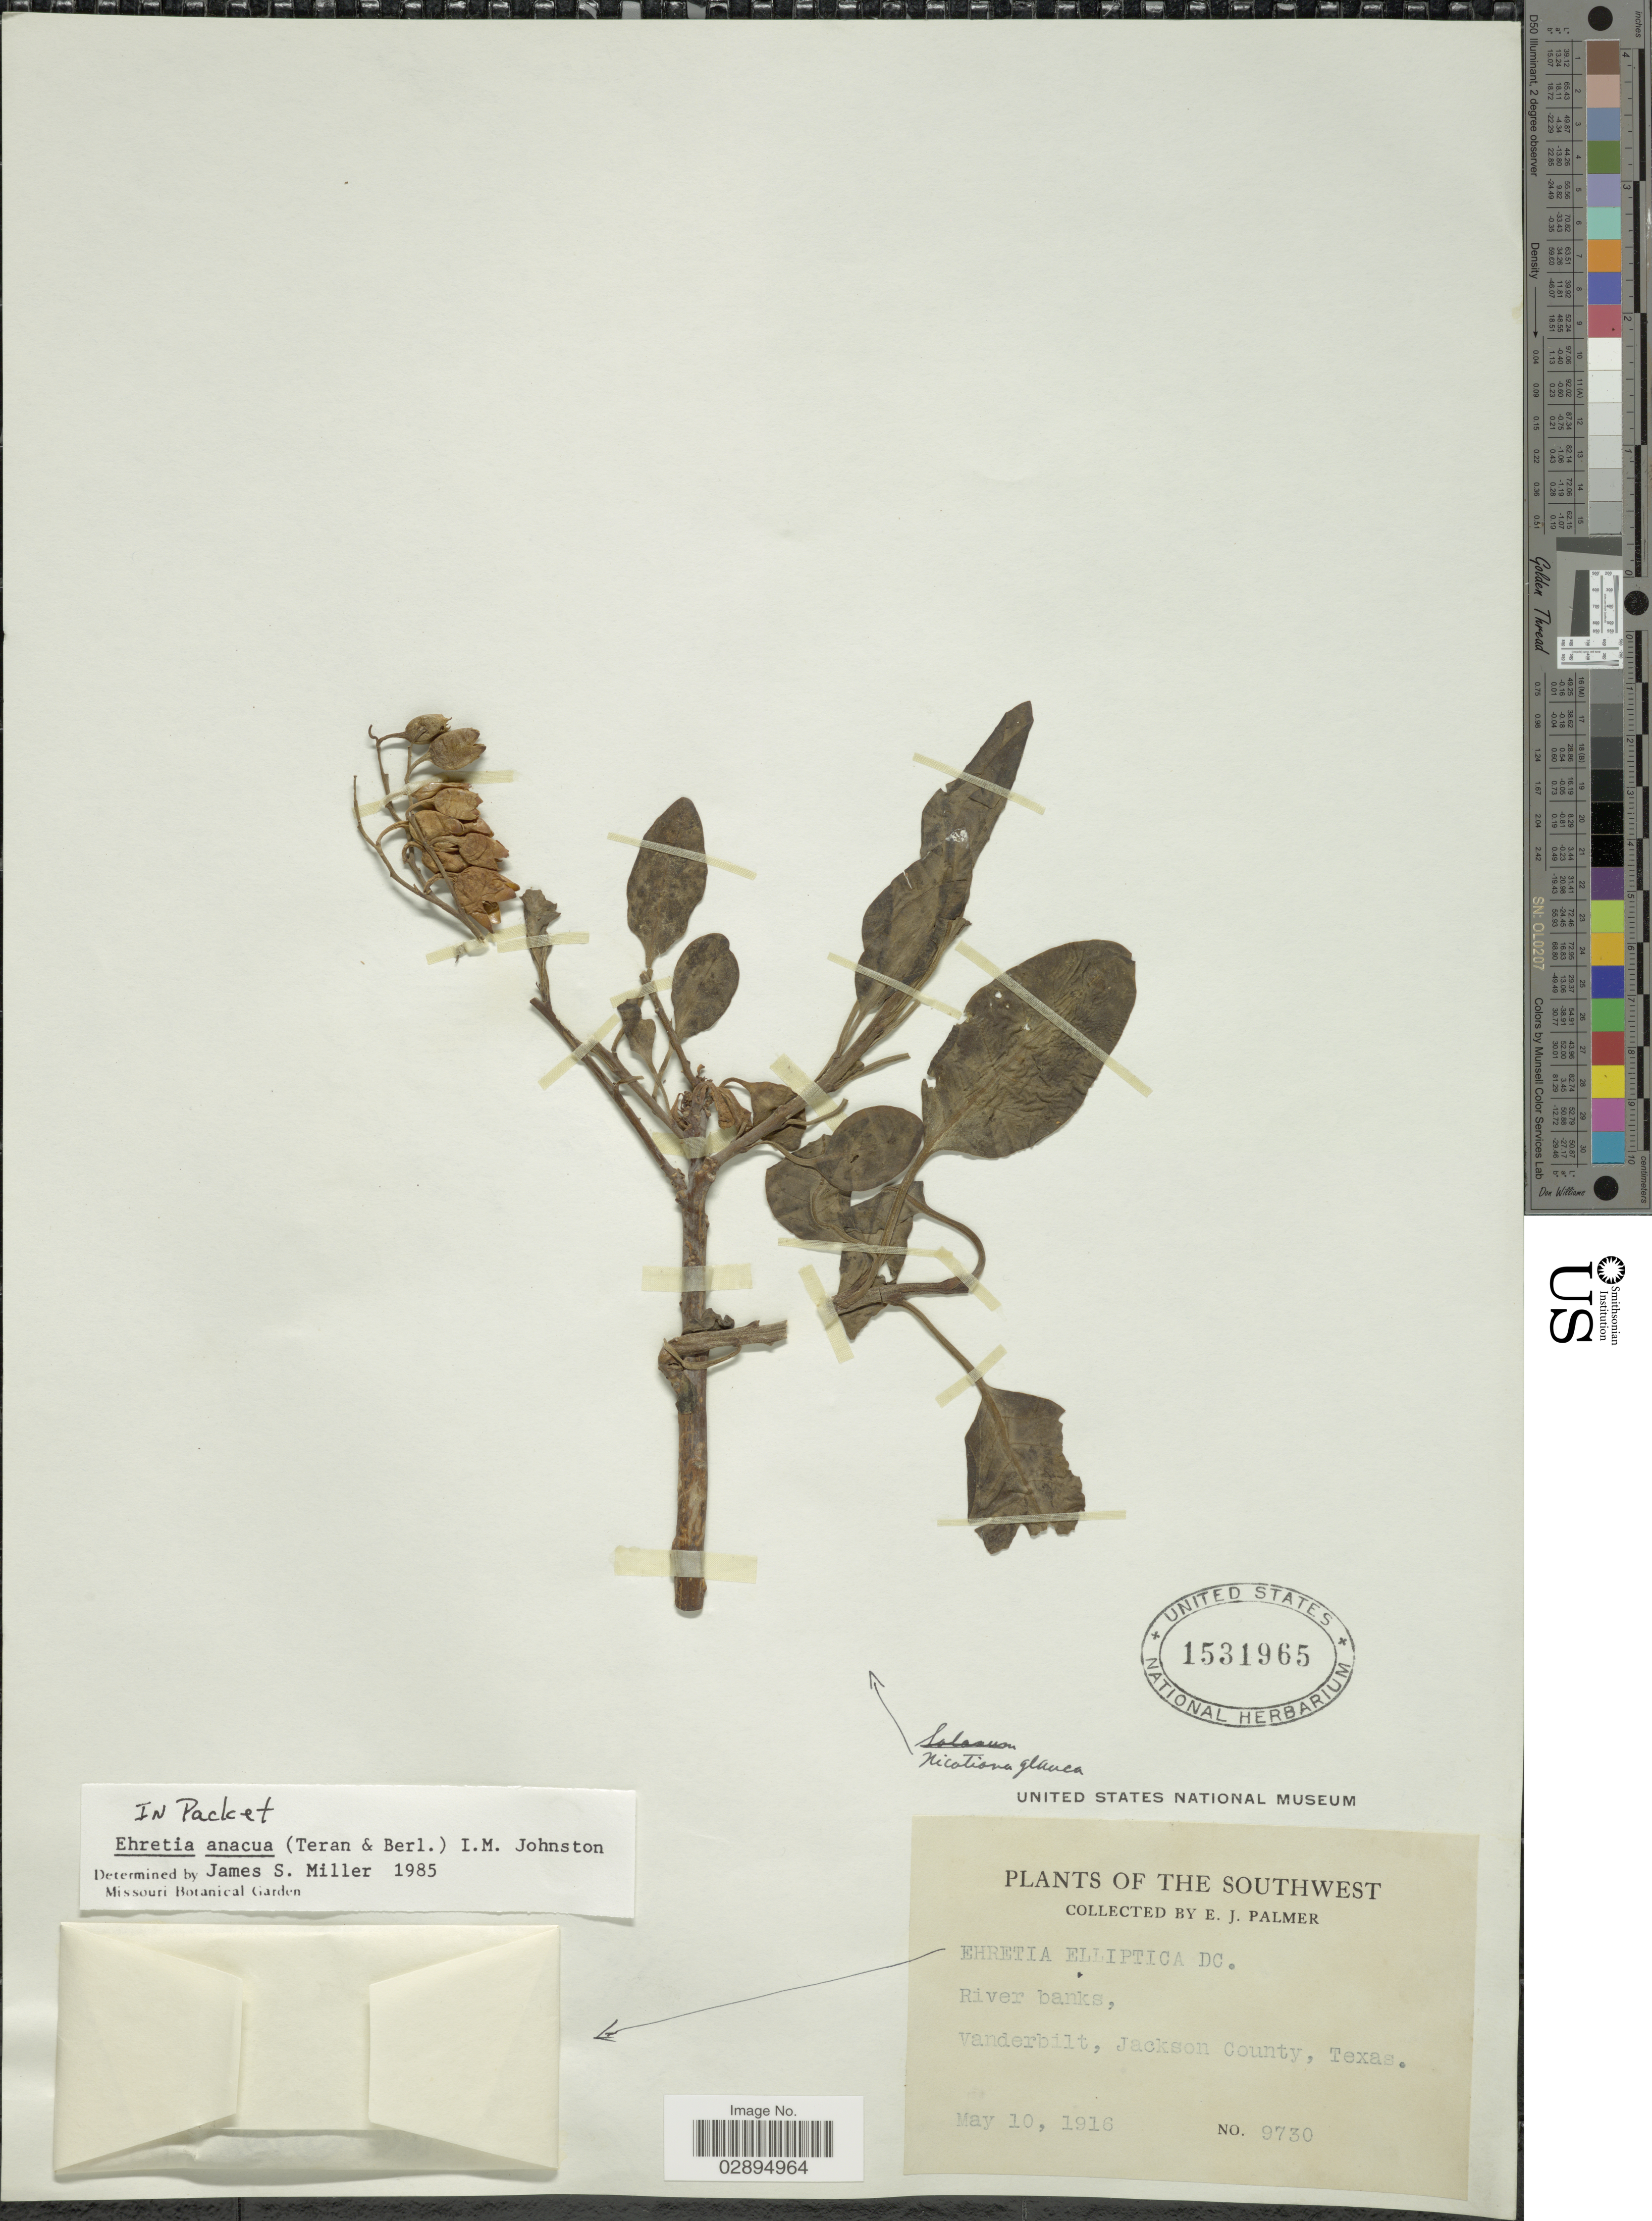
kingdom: Plantae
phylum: Tracheophyta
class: Magnoliopsida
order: Boraginales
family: Ehretiaceae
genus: Ehretia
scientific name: Ehretia anacua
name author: (Terán & Berland.) I.M. Johnst.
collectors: E. J. Palmer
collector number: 9730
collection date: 1916-05-10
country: United States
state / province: Texas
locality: Southwest. River banks, Vanderbilt, Jackson County,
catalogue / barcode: US 1531965